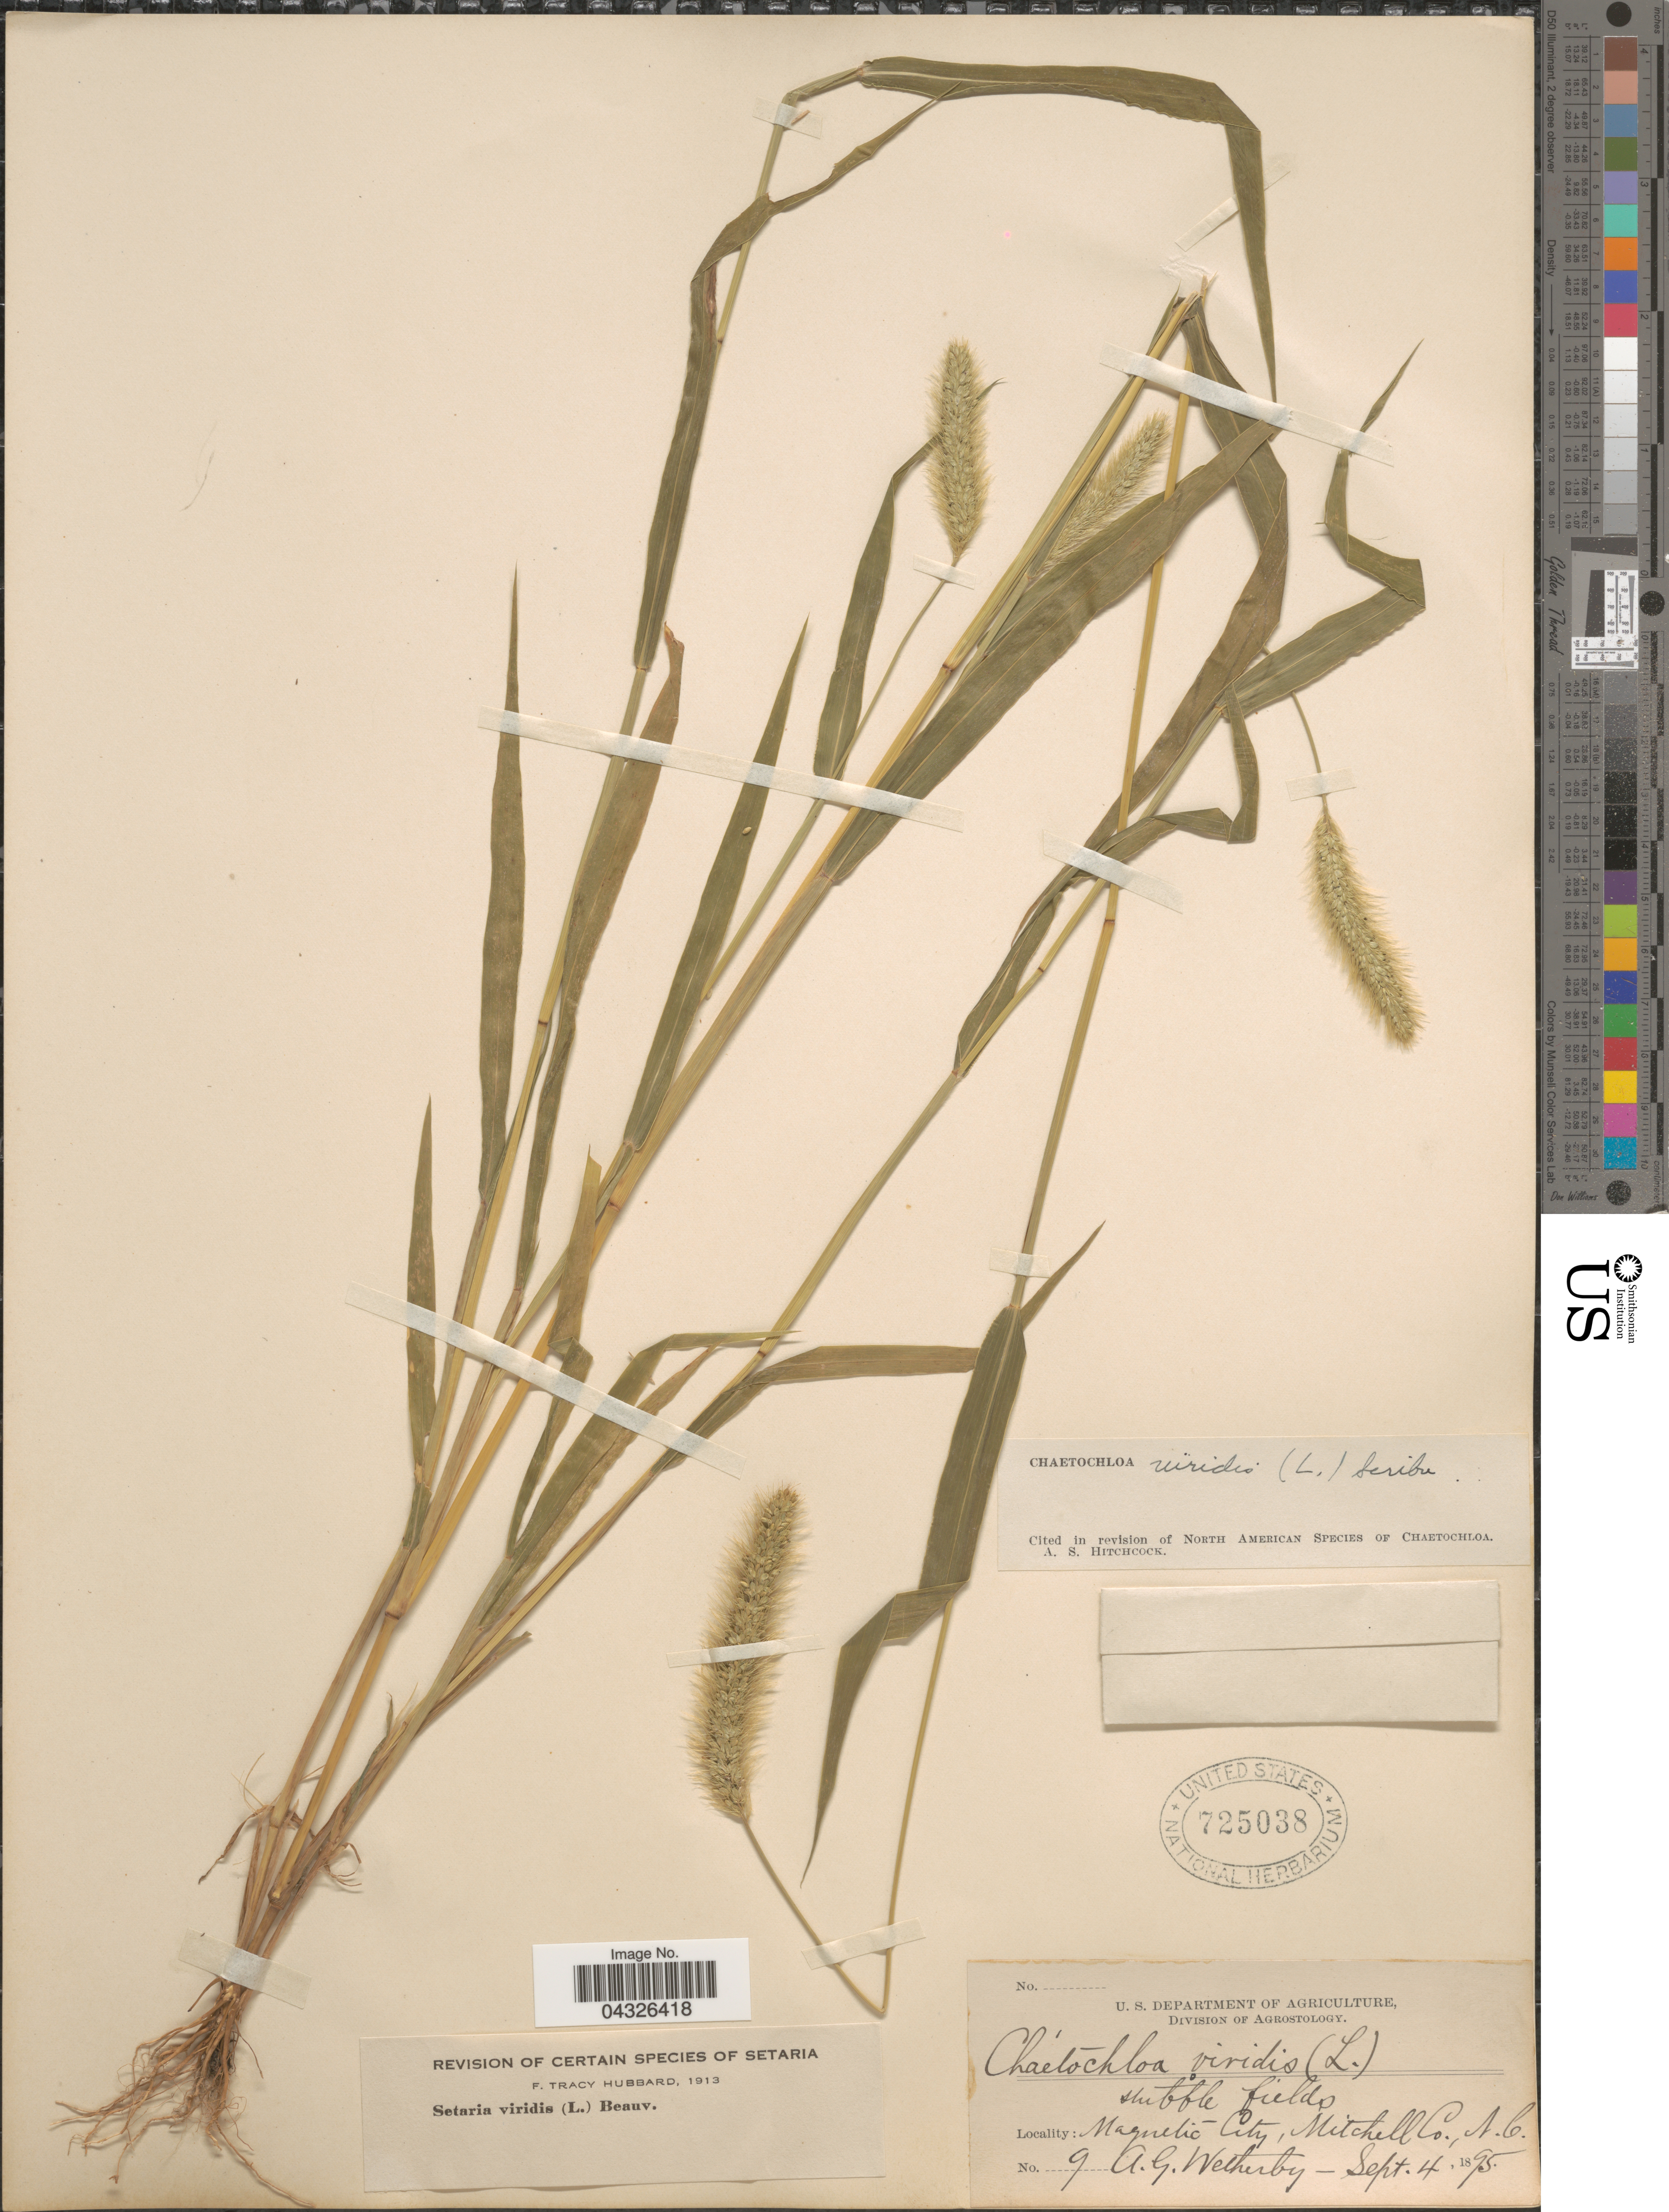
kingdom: Plantae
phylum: Tracheophyta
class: Liliopsida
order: Poales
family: Poaceae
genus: Setaria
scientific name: Setaria viridis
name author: (L.) P. Beauv.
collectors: A. Wetherby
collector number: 9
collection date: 1895-09-04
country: United States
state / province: North Carolina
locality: Magnetic City, Mitchell Co.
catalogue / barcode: US 725038